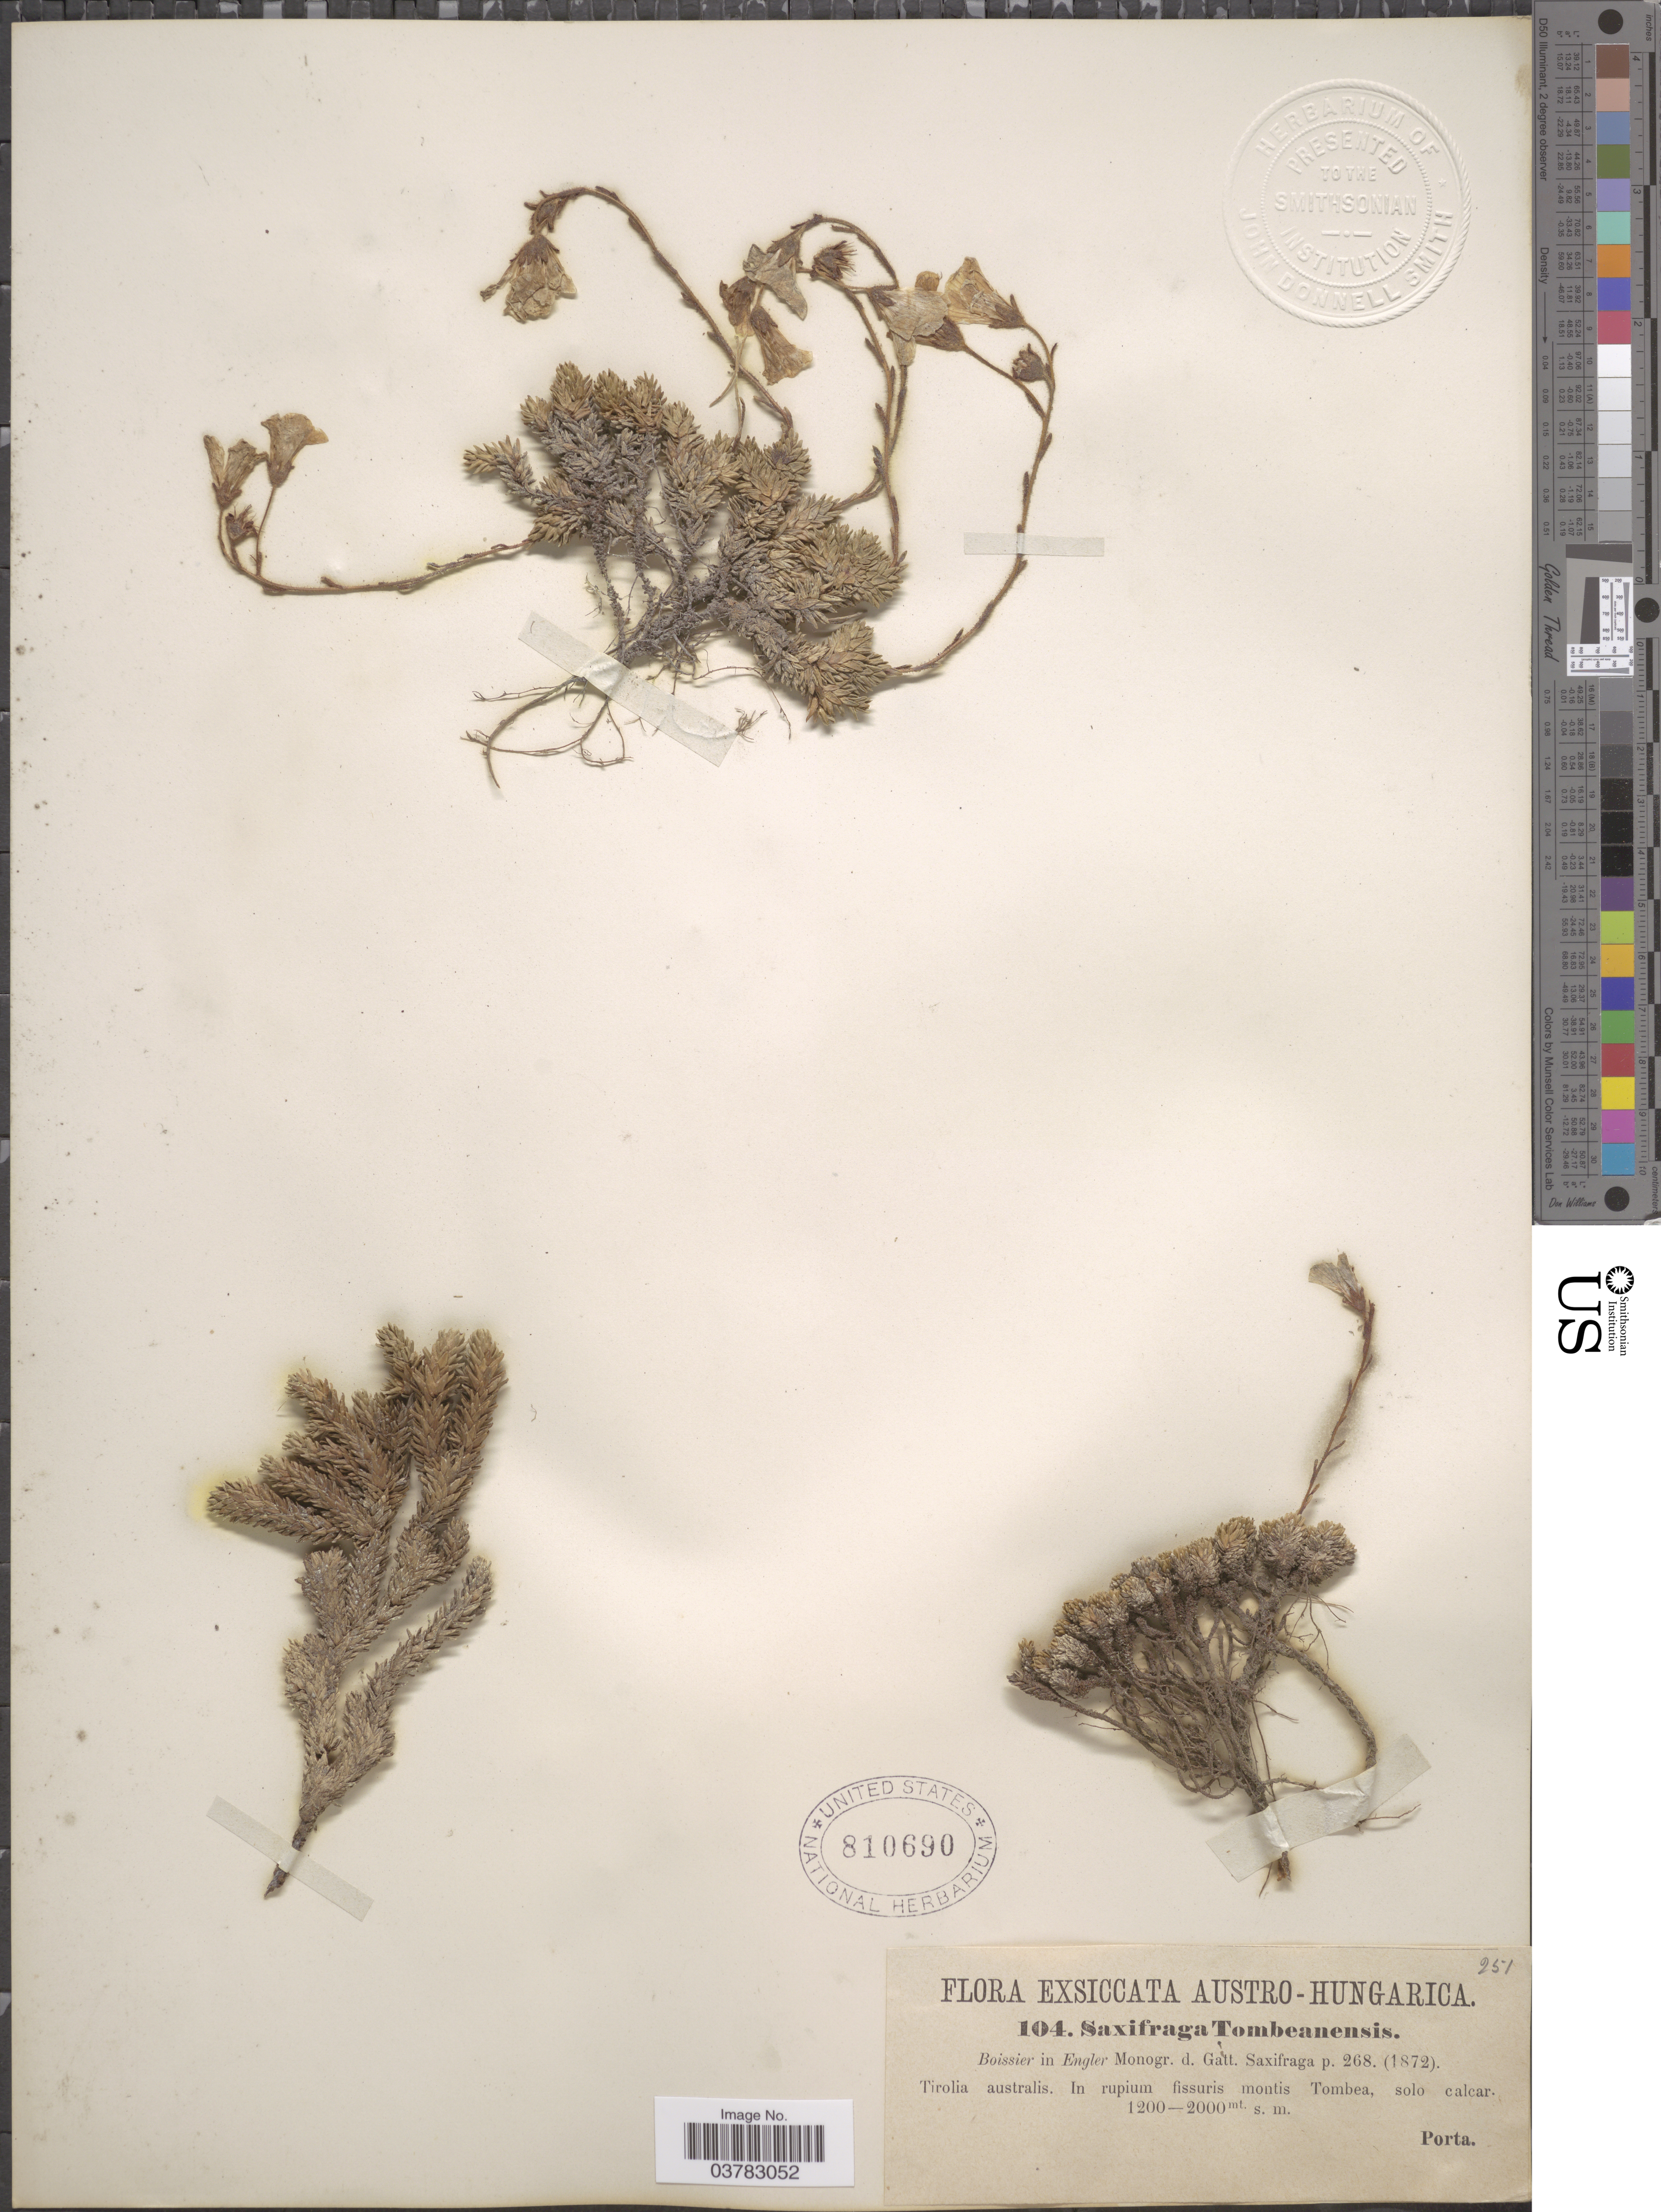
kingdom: Plantae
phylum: Tracheophyta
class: Magnoliopsida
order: Saxifragales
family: Saxifragaceae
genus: Saxifraga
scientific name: Saxifraga tombeanensis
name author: Boiss. ex Engl.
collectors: -- Porta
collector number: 104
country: Austria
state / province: Tirol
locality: Tirolia australis. In rupium fissuris montis Tombea.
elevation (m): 1200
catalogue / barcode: US 810690